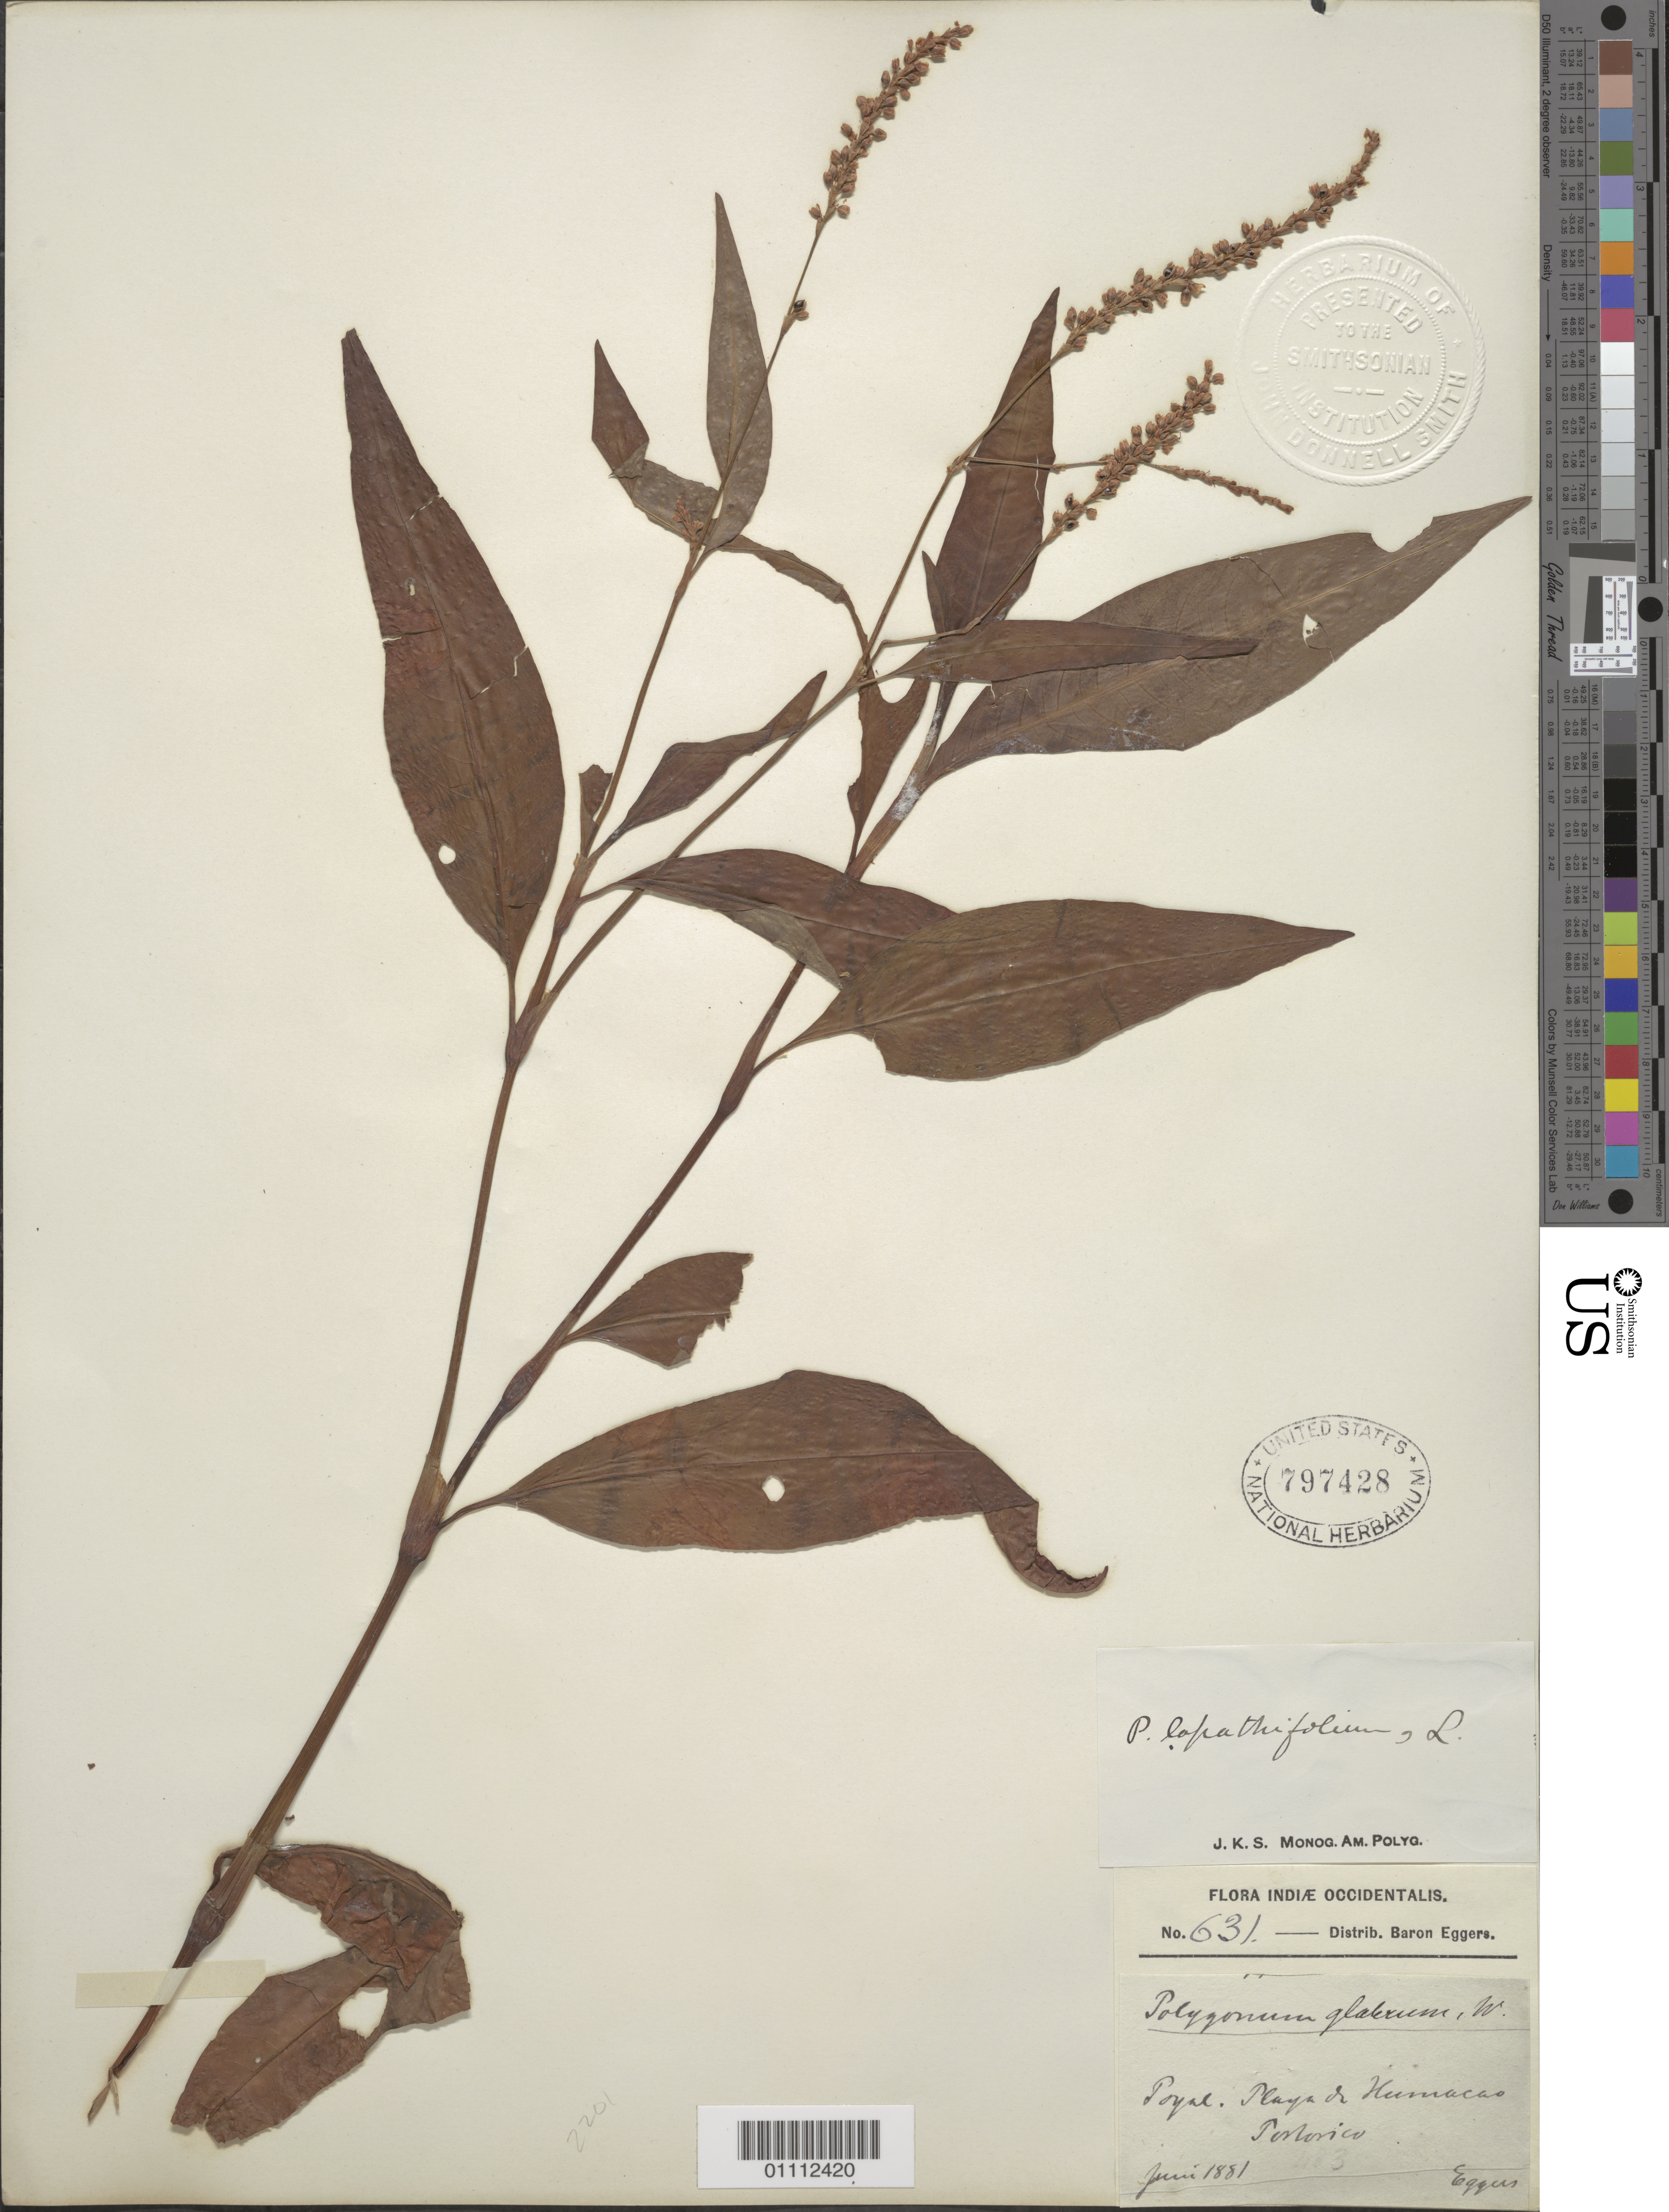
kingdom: Plantae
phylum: Tracheophyta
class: Magnoliopsida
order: Caryophyllales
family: Polygonaceae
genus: Polygonum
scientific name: Polygonum lapathifolium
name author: L.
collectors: H. F. A. von Eggers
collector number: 631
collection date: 1881-06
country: Puerto Rico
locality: Playa de Humacao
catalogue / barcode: US 797428